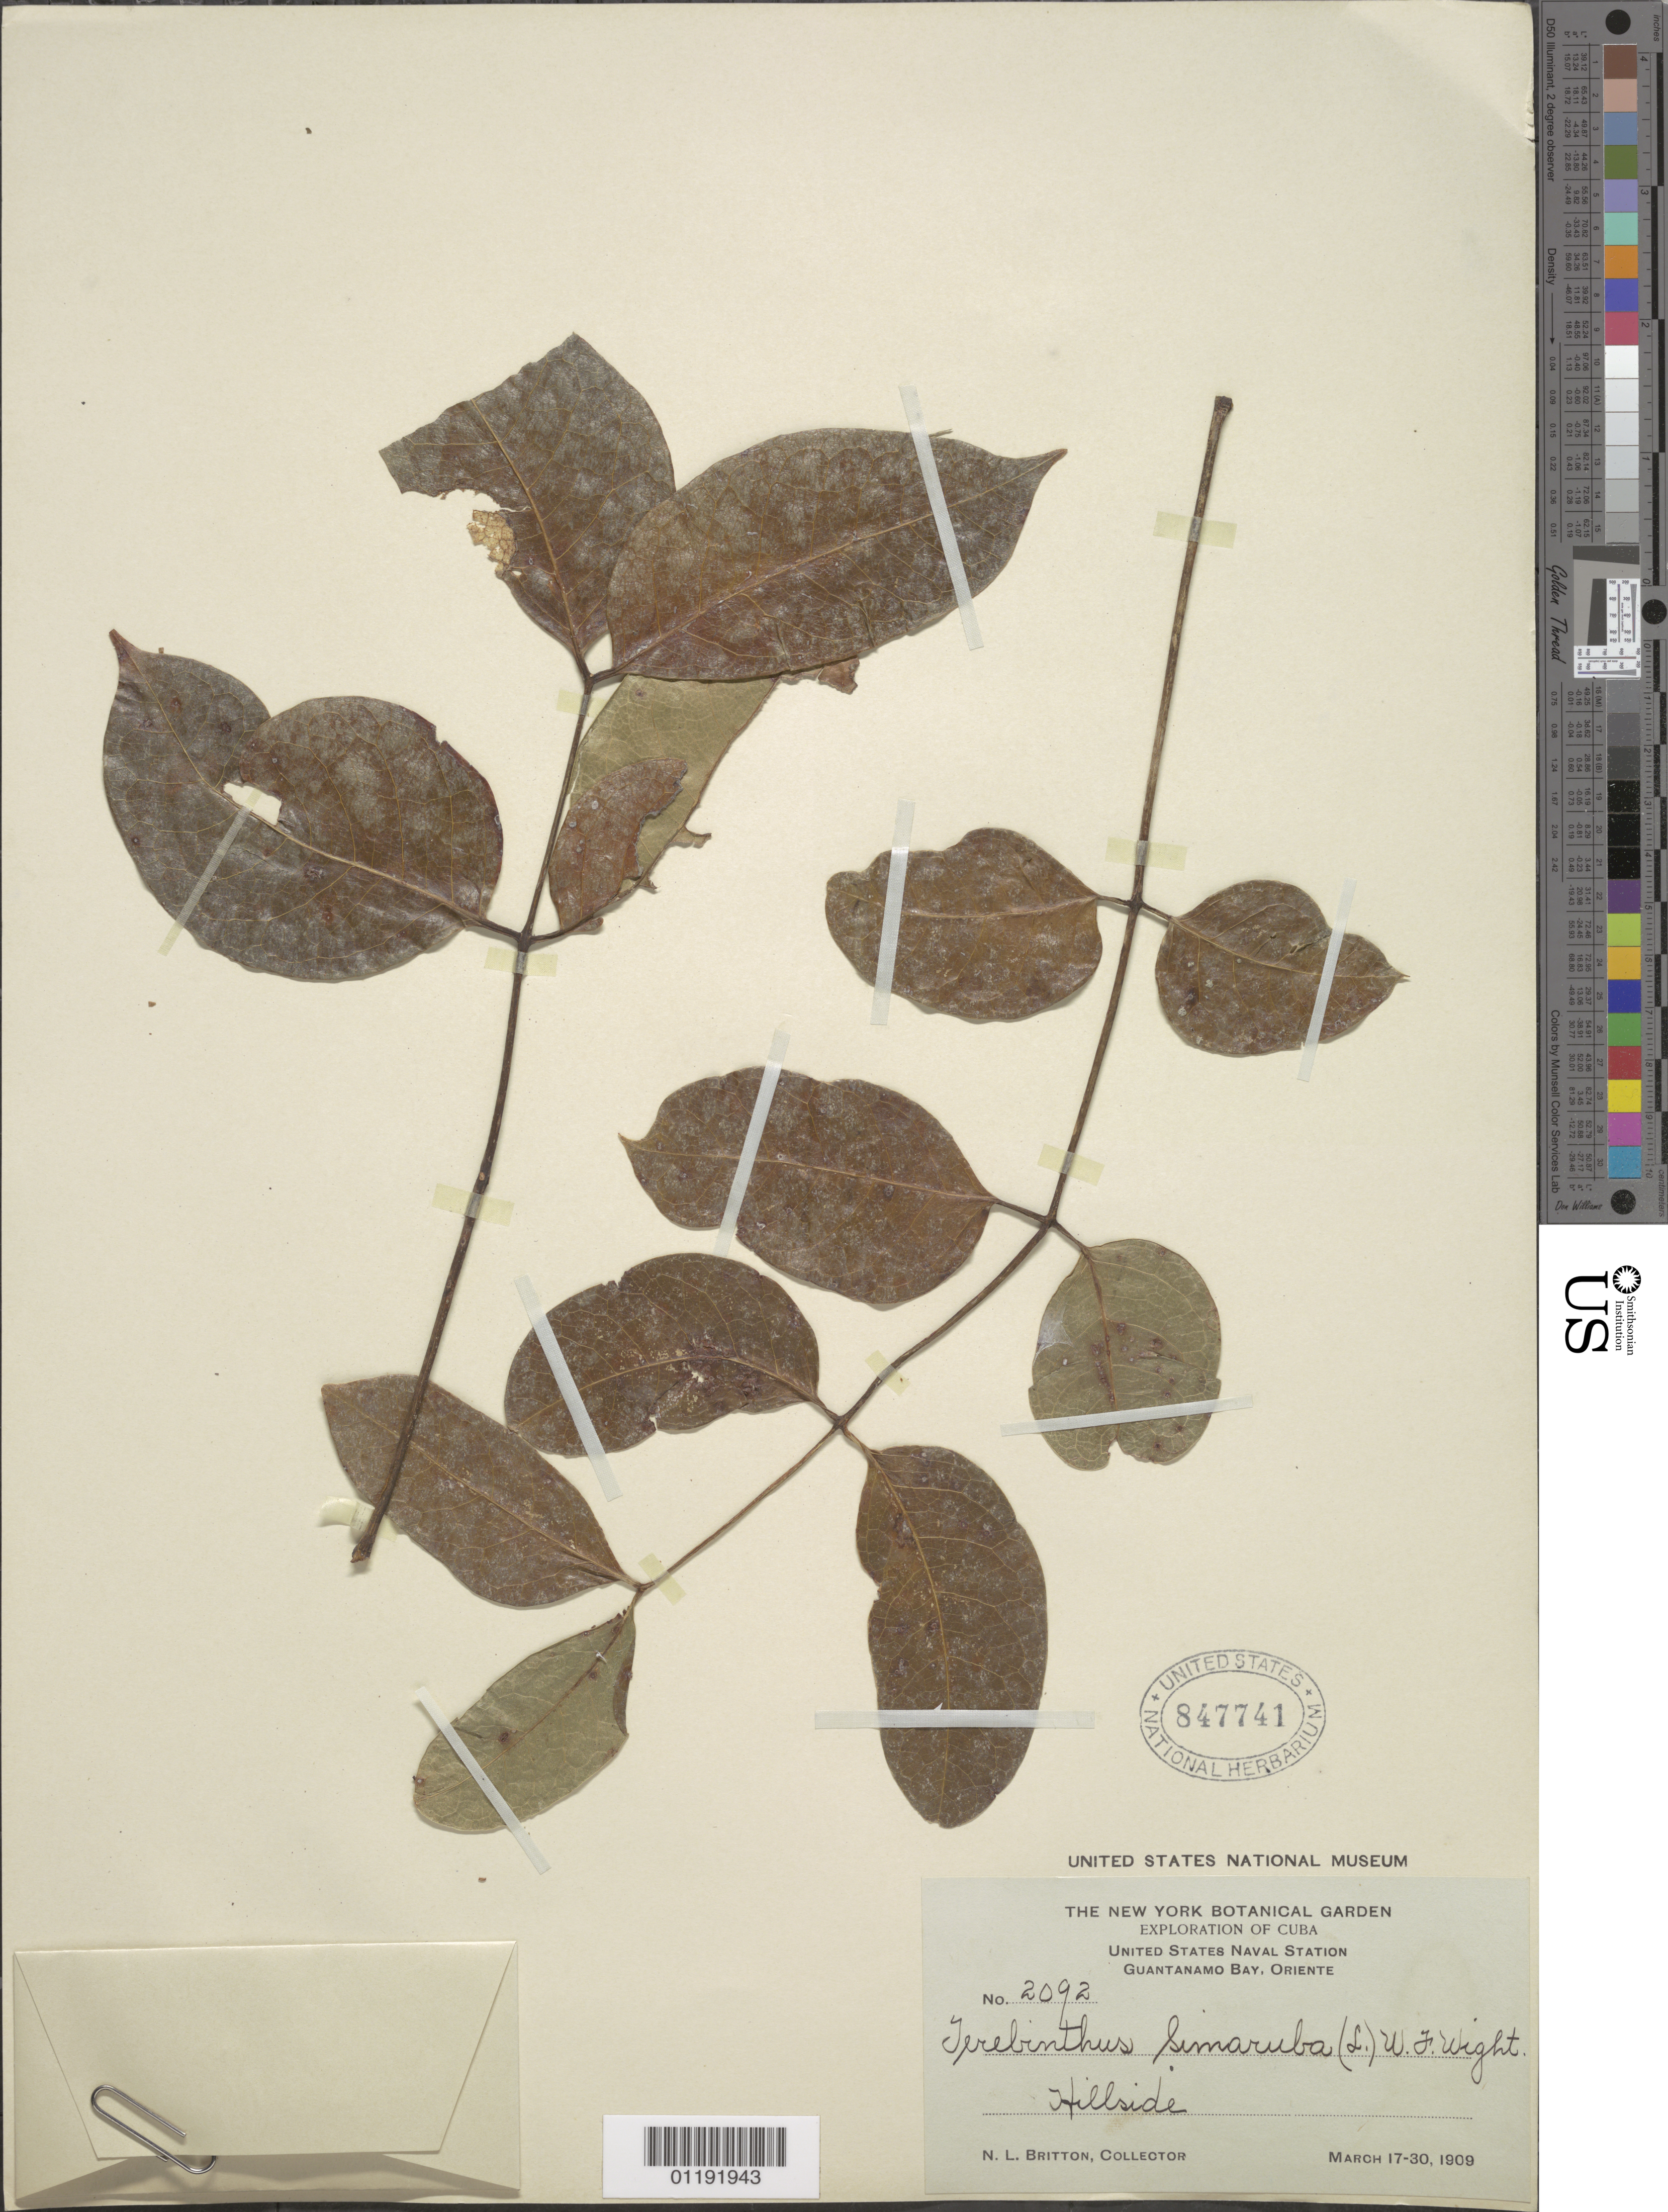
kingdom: Plantae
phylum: Tracheophyta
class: Magnoliopsida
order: Sapindales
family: Burseraceae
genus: Bursera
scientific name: Bursera simaruba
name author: (L.) Sarg.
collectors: N. Britton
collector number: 2092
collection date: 1909-03-17/1909-03-30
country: Cuba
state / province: Oriente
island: Cuba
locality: Guantanamo Bay, US Naval Station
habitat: Hillside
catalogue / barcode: US 847741